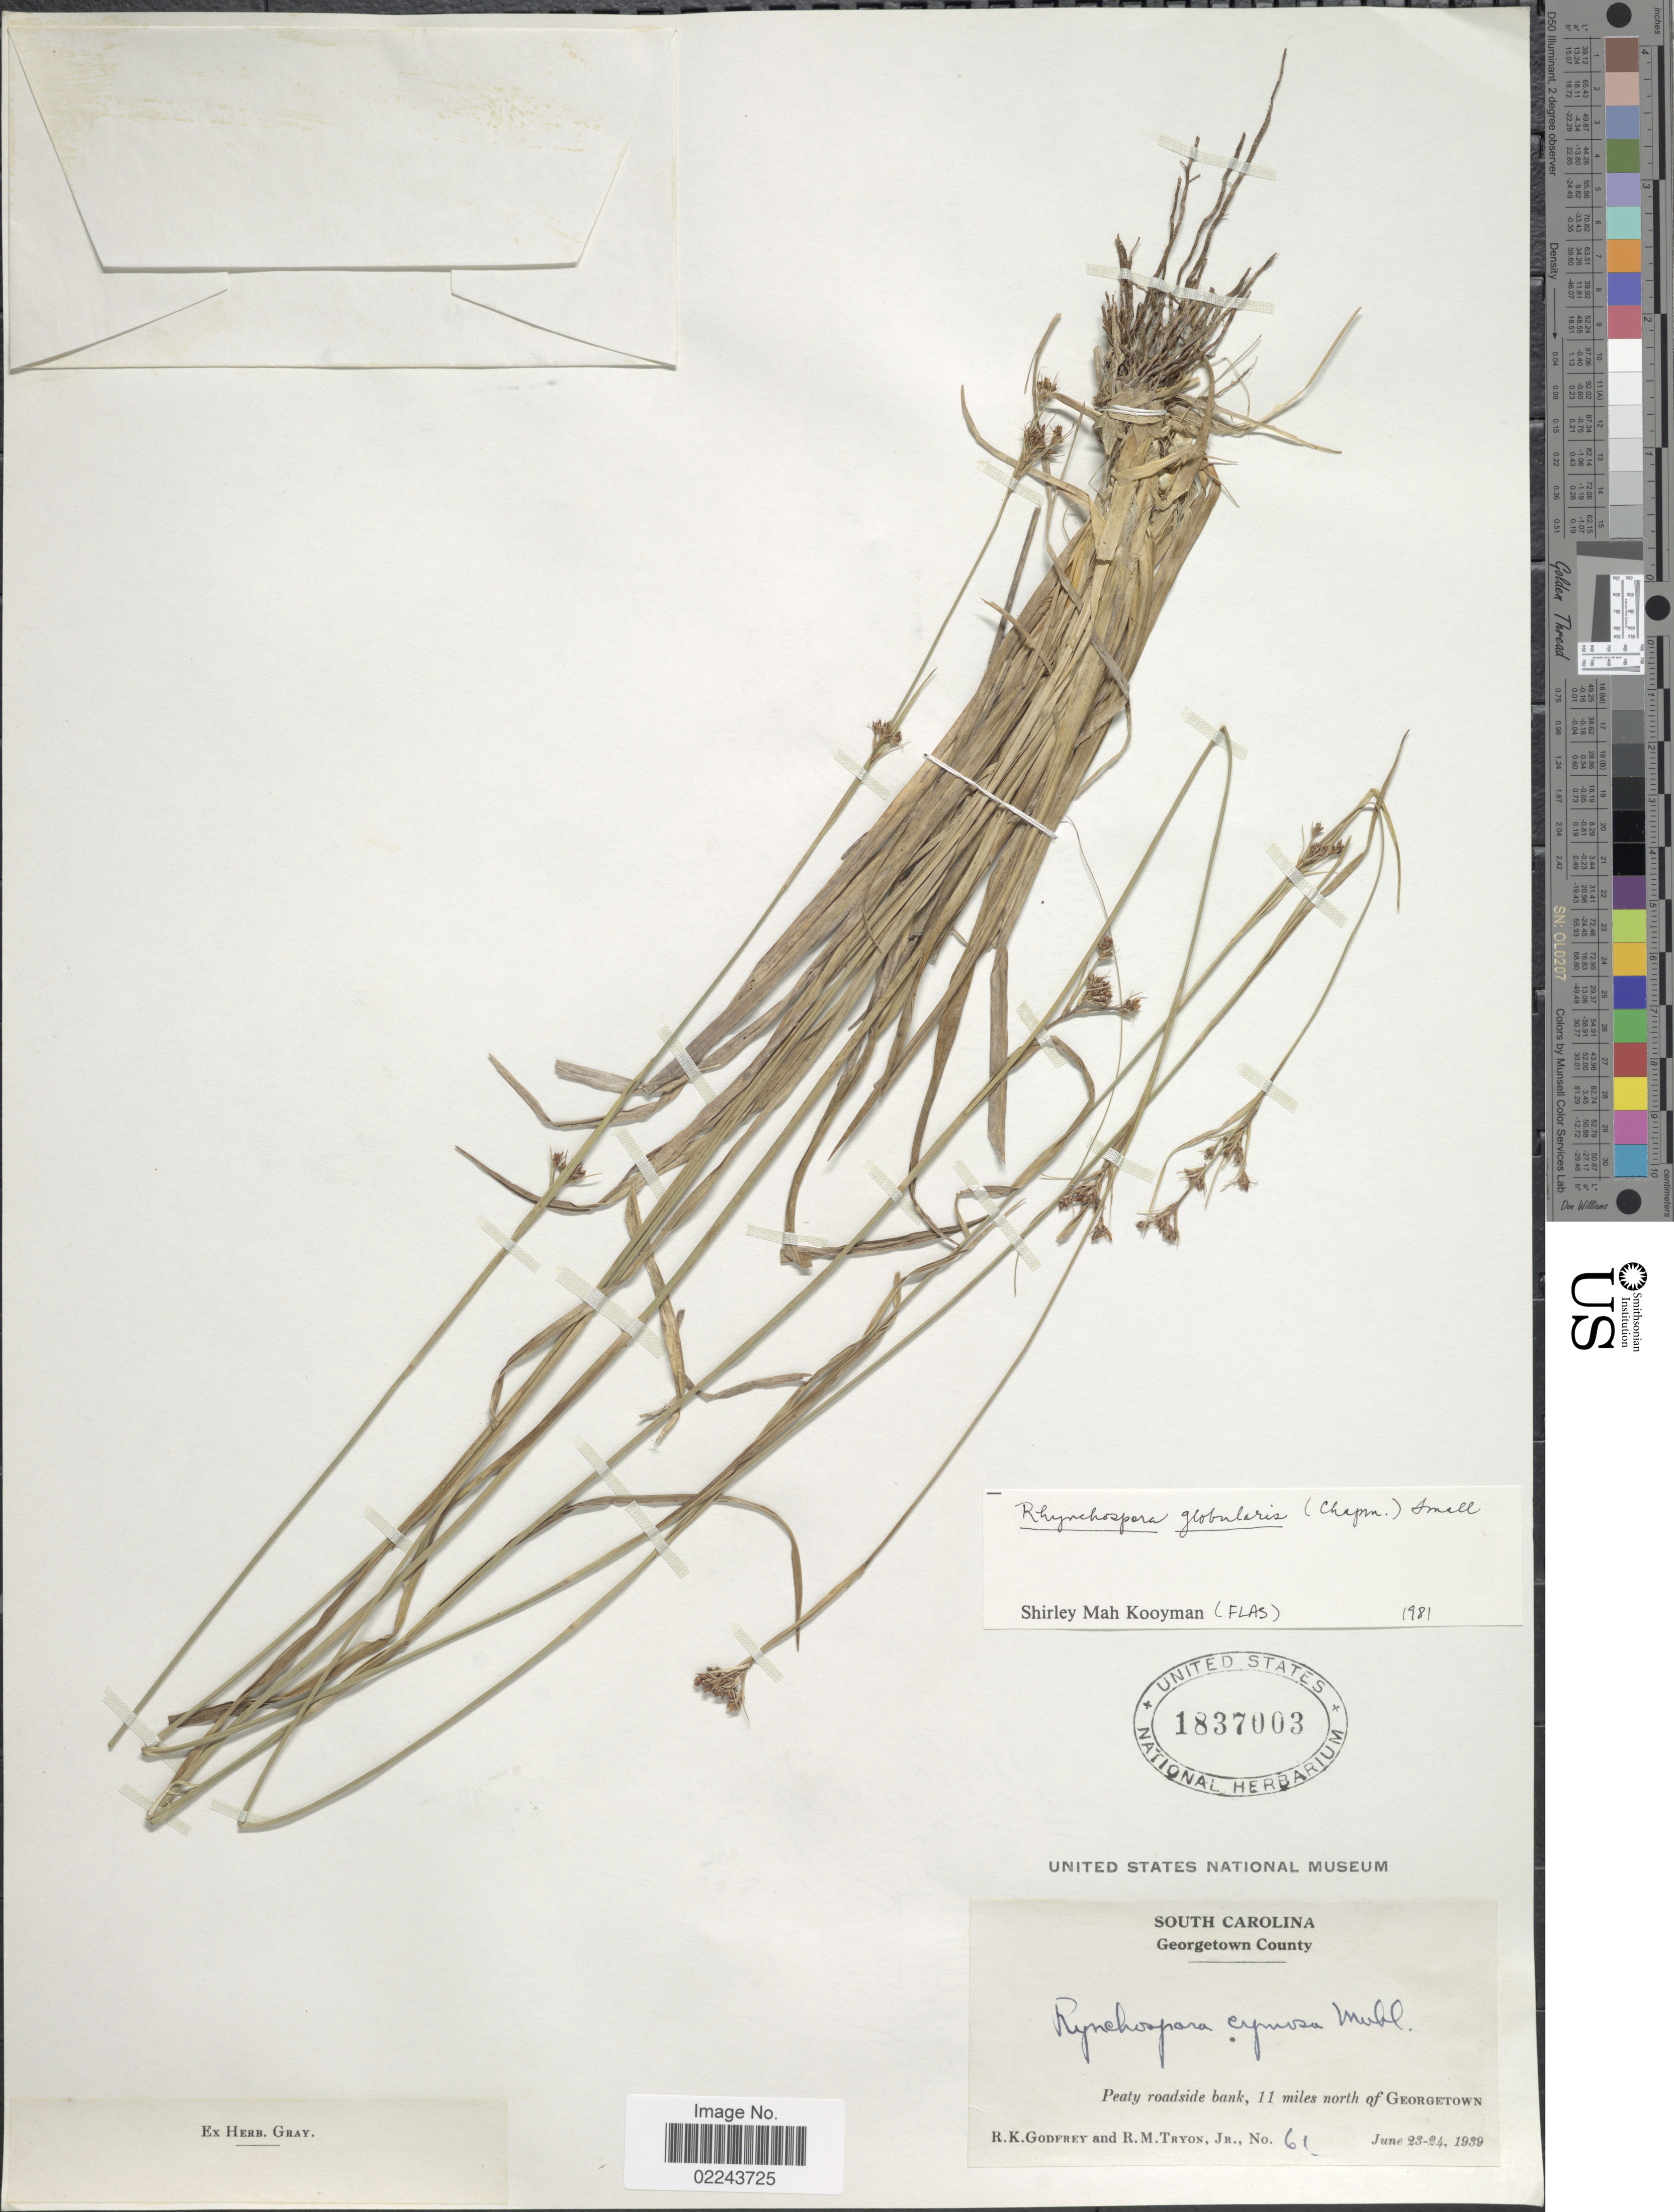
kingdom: Plantae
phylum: Tracheophyta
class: Liliopsida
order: Poales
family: Cyperaceae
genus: Rhynchospora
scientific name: Rhynchospora globularis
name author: (Chapm.) Small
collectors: R. K. Godfrey & R. M. Tryon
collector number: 61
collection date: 1939-06-23/1939-06-24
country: United States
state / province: South Carolina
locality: Georgetown County, 11 miles north of Georgetown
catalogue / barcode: US 1837003